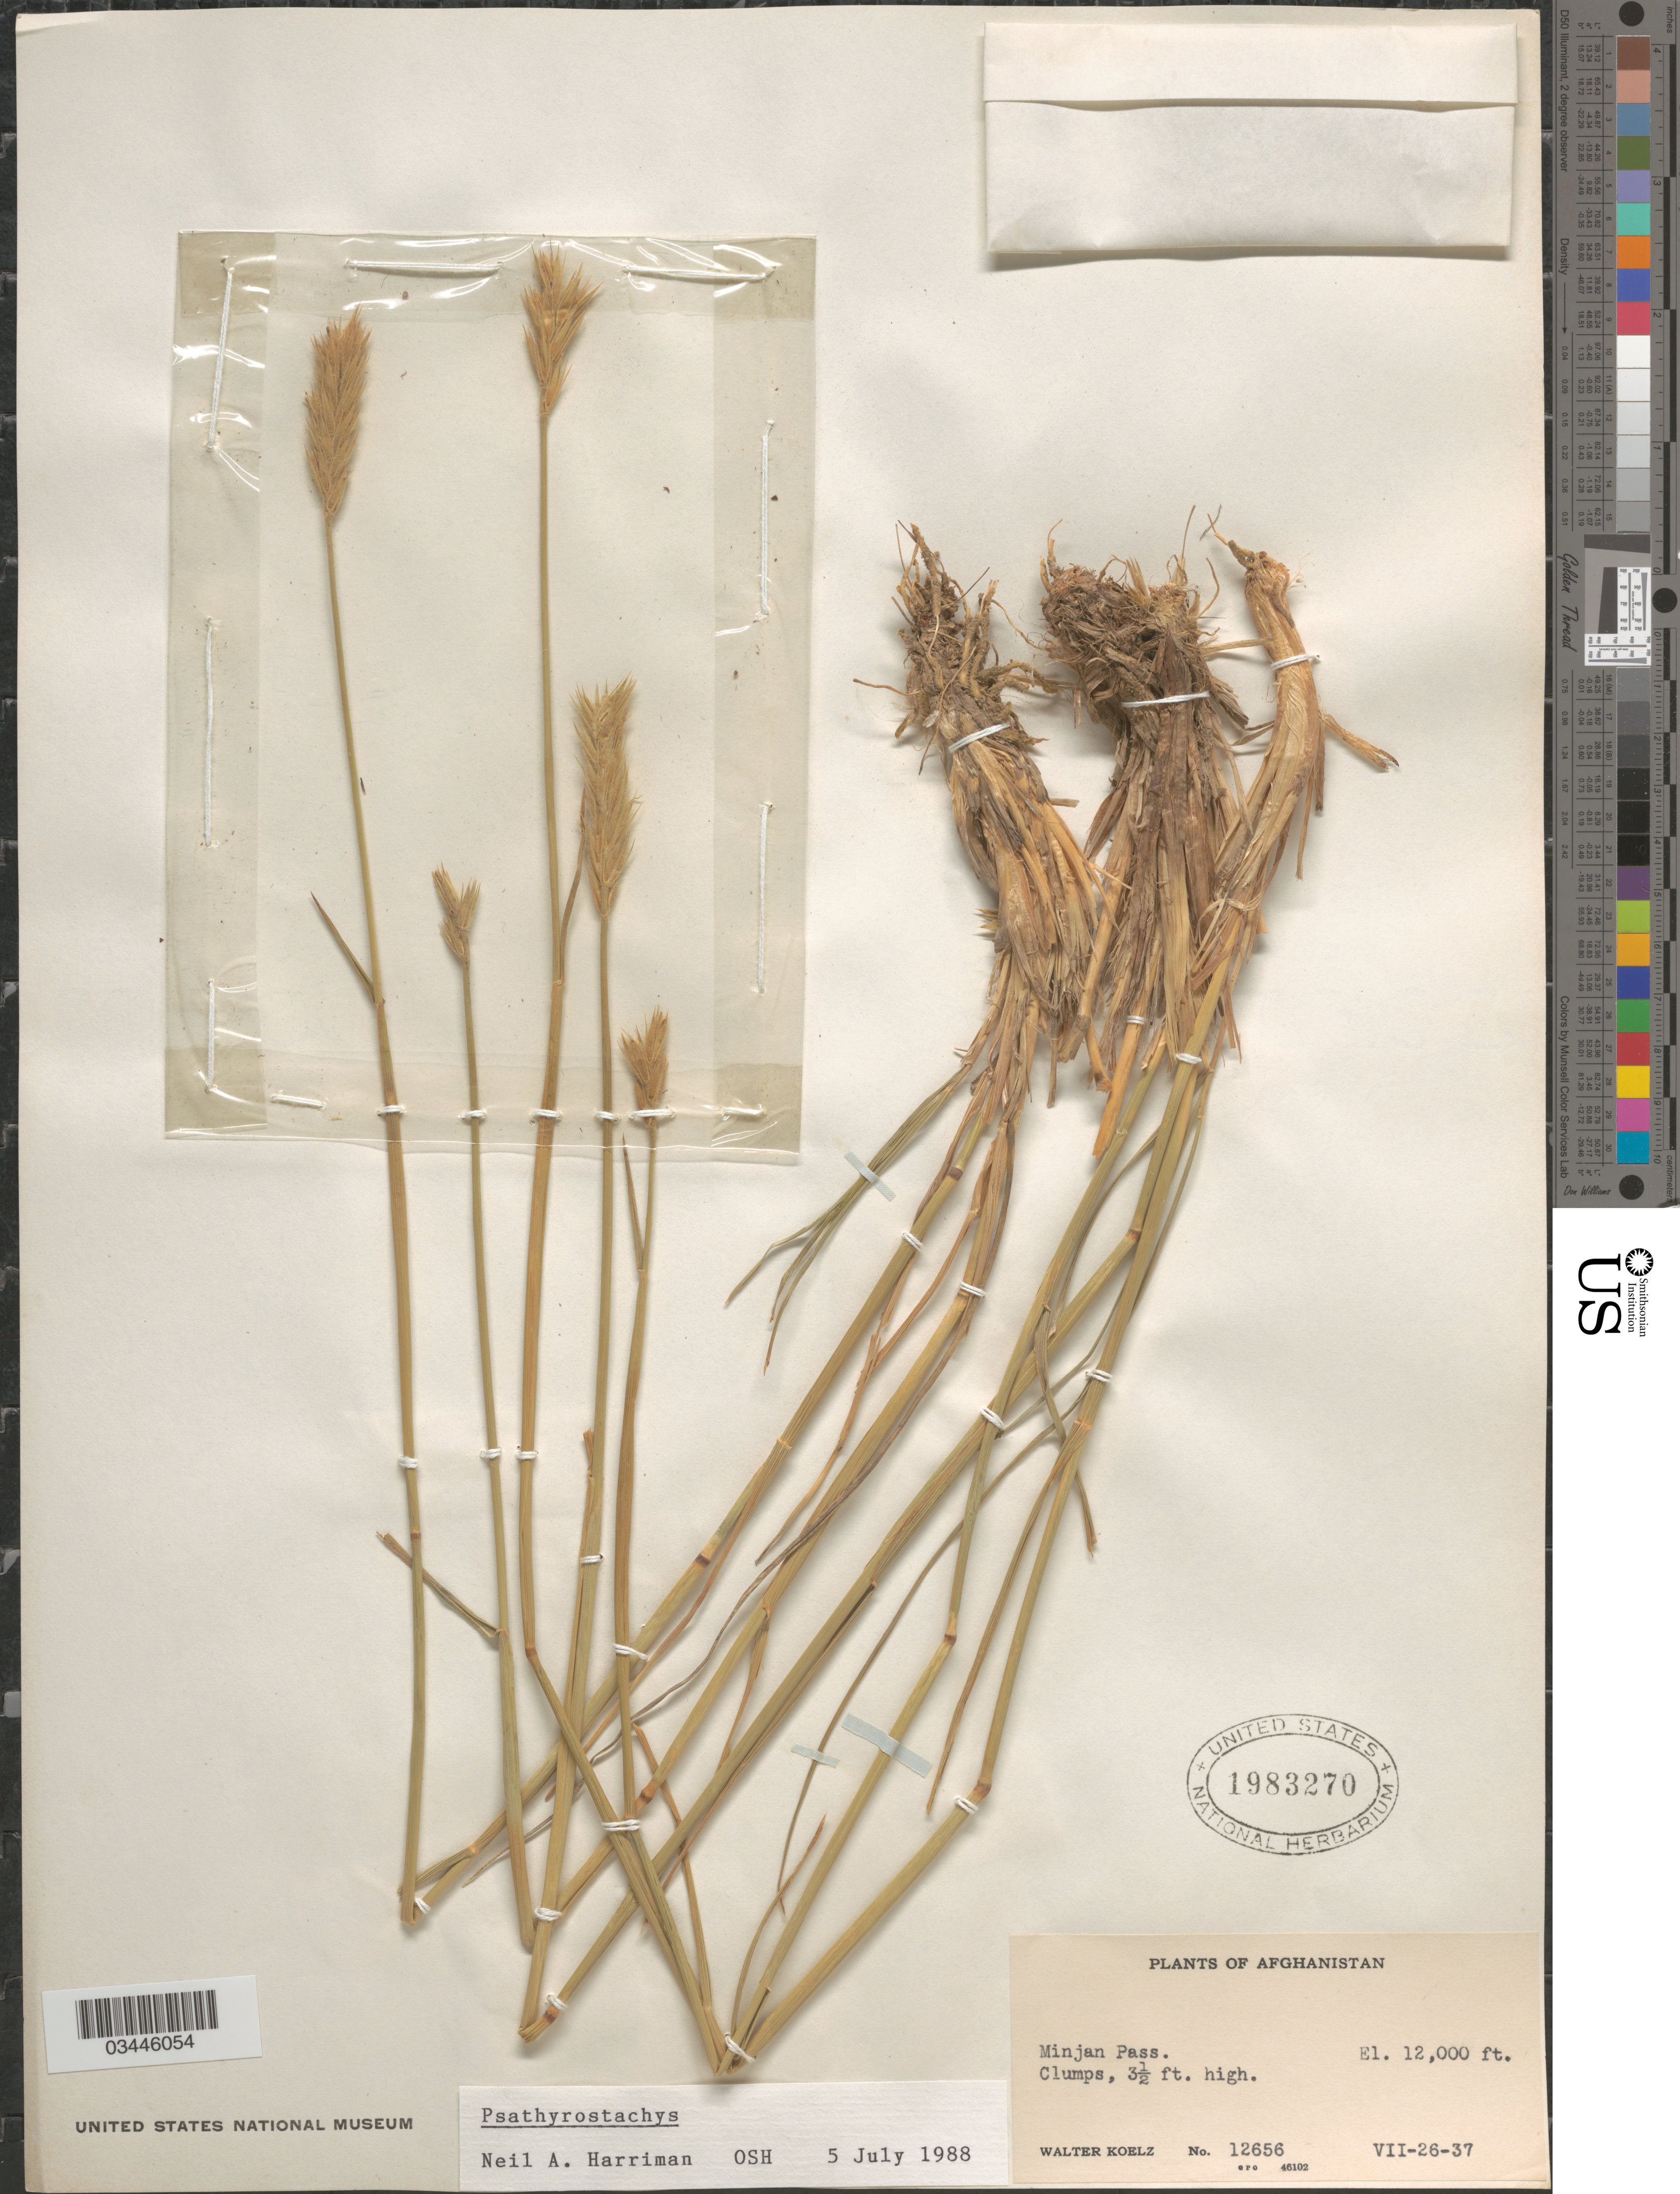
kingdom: Plantae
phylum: Tracheophyta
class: Liliopsida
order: Poales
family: Poaceae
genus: Psathyrostachys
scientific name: Psathyrostachys sp.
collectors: W. N. Koelz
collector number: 12656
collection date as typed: Transcribed d/m/y: 26/7/37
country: Afghanistan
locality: Minjan Pass.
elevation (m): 3658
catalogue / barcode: US 1983270